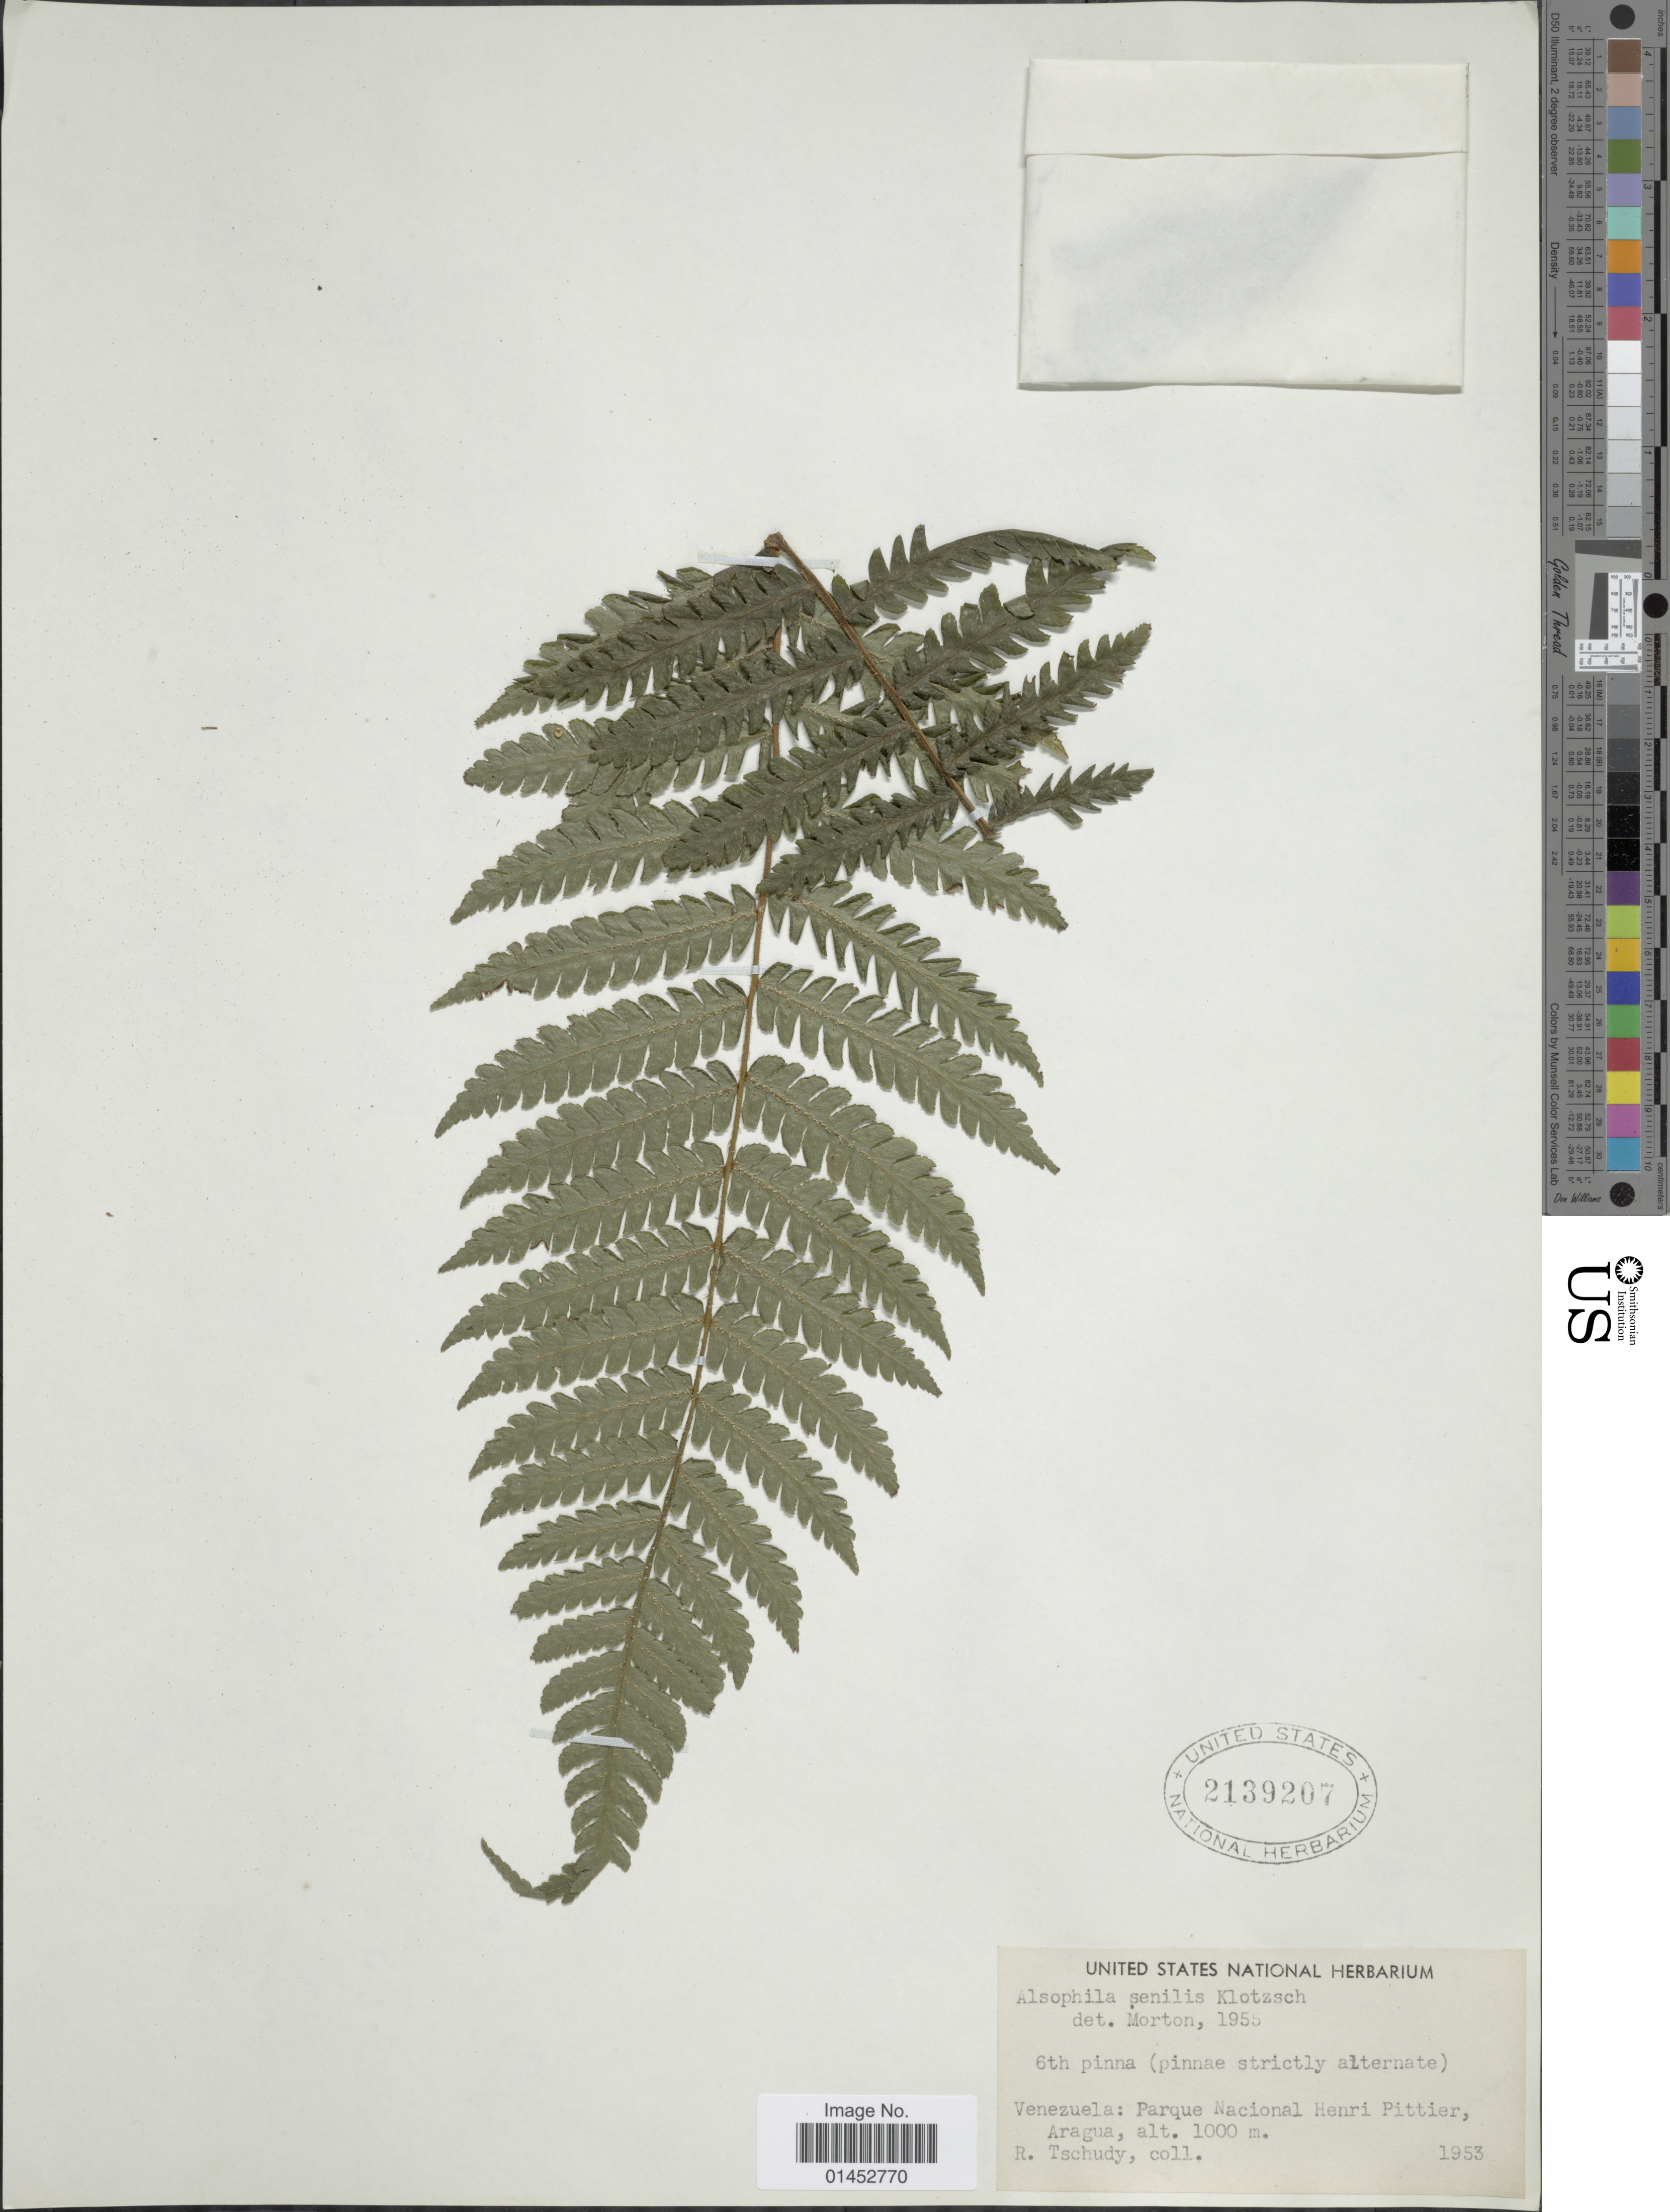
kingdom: Plantae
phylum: Tracheophyta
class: Polypodiopsida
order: Cyatheales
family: Cyatheaceae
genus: Cyathea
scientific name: Cyathea senilis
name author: (Klotzsch) Domin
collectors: R. Tschudy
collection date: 1953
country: Venezuela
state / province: Aragua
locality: Parque Nacional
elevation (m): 1000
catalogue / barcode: US 2139207